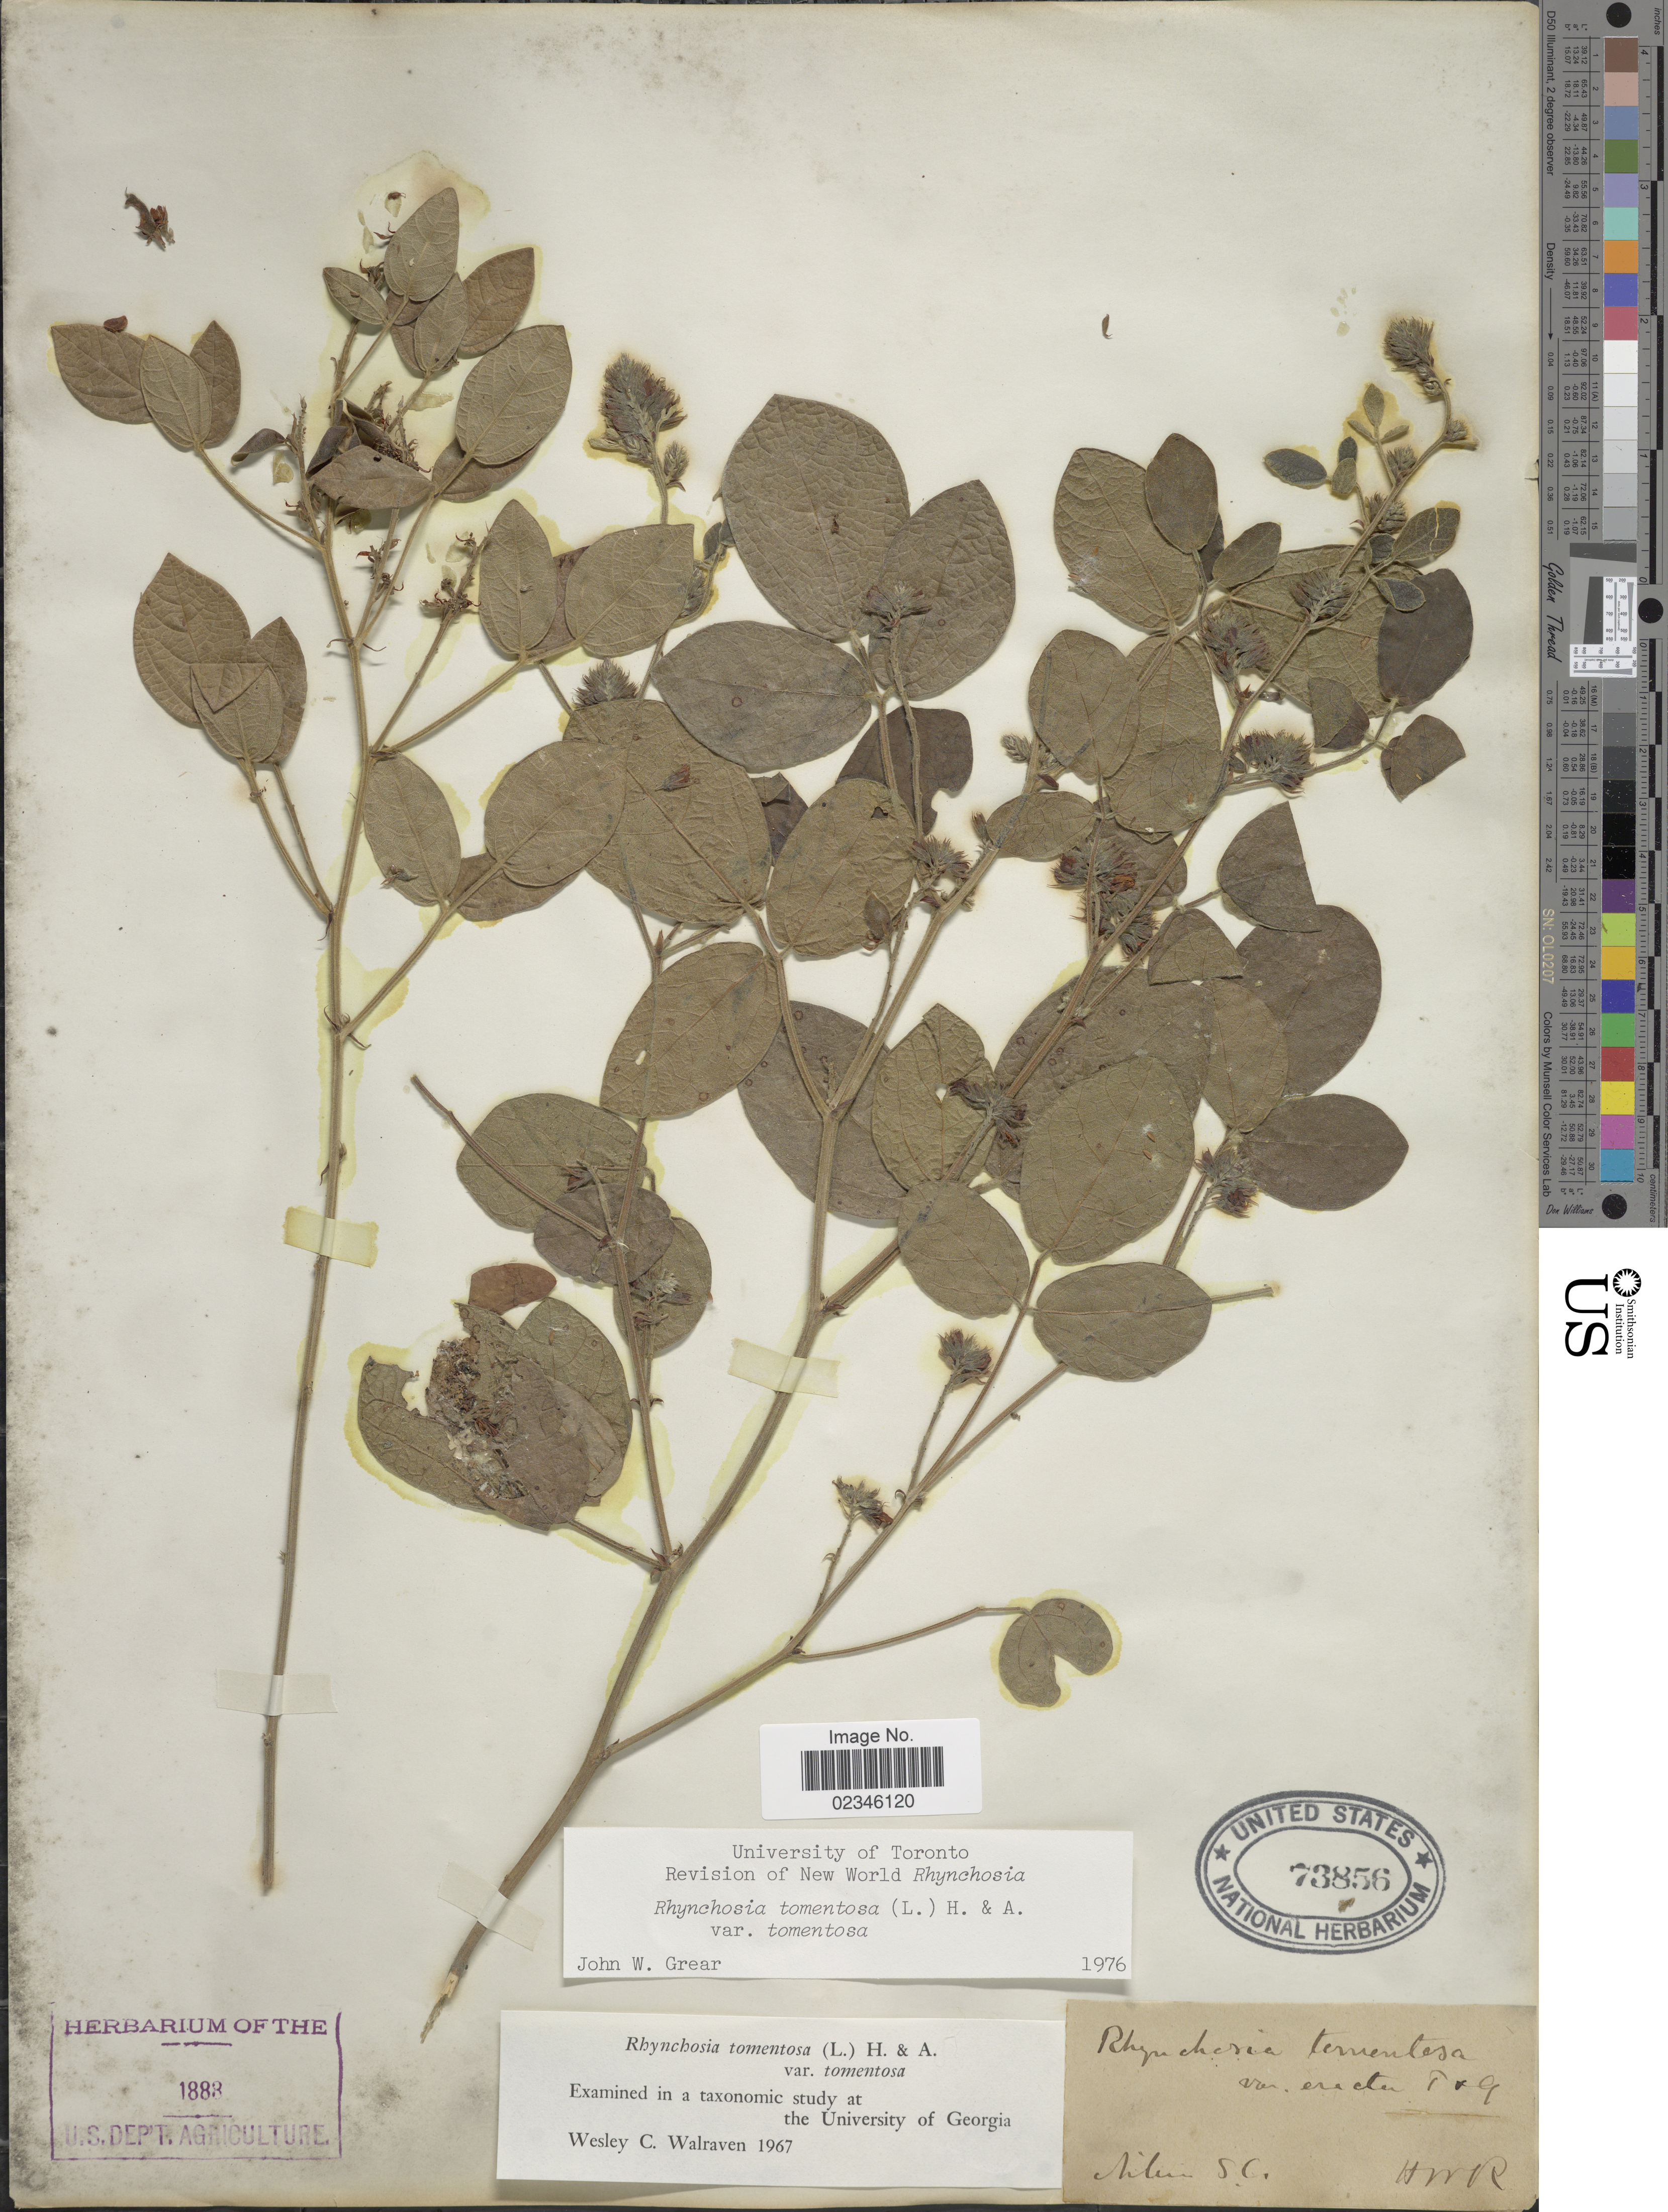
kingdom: Plantae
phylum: Tracheophyta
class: Magnoliopsida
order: Fabales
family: Fabaceae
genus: Rhynchosia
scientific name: Rhynchosia tomentosa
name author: (L.) Hook. & Arn.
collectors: H. W. R.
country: United States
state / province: South Carolina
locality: Aiken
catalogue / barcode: US 73856